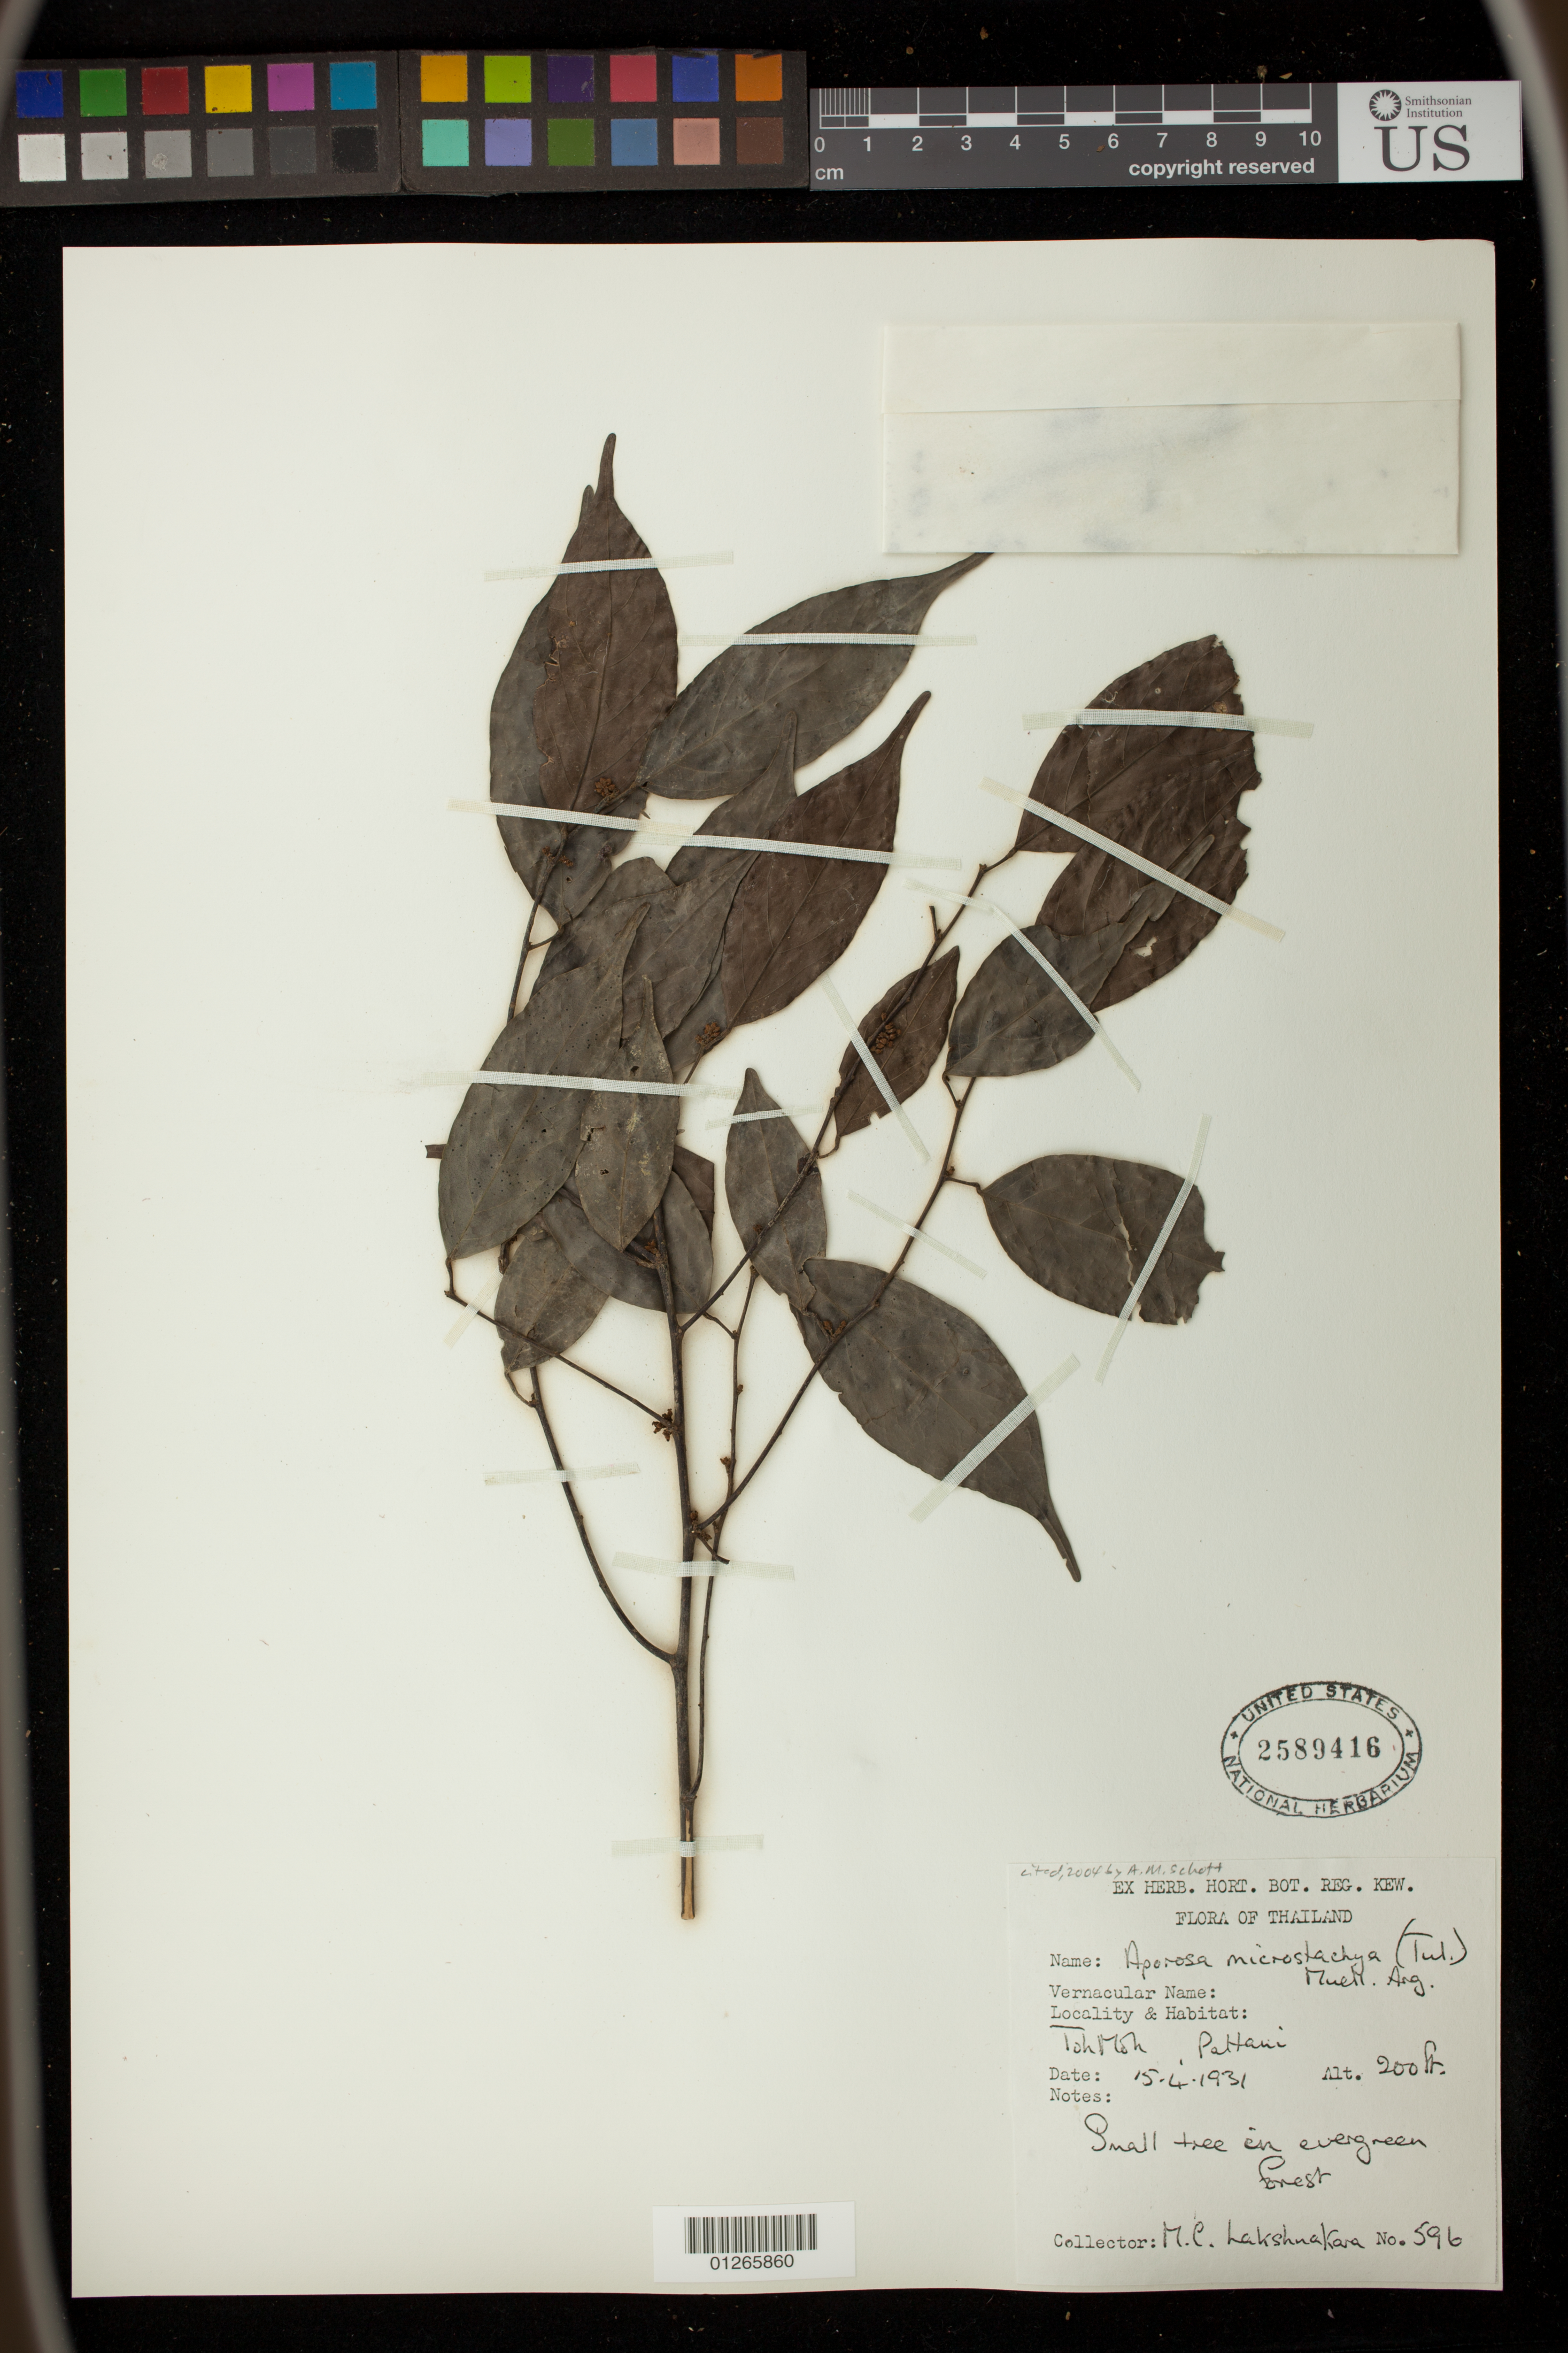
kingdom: Plantae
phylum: Tracheophyta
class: Magnoliopsida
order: Malpighiales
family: Phyllanthaceae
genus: Aporosa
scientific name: Aporosa microstachya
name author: (Tul.) Müll. Arg.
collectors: M. Lakshnakara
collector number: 596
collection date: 1931-04-15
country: Thailand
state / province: Pattani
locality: Toh Moh, Pattani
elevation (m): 61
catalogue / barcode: US 2589416